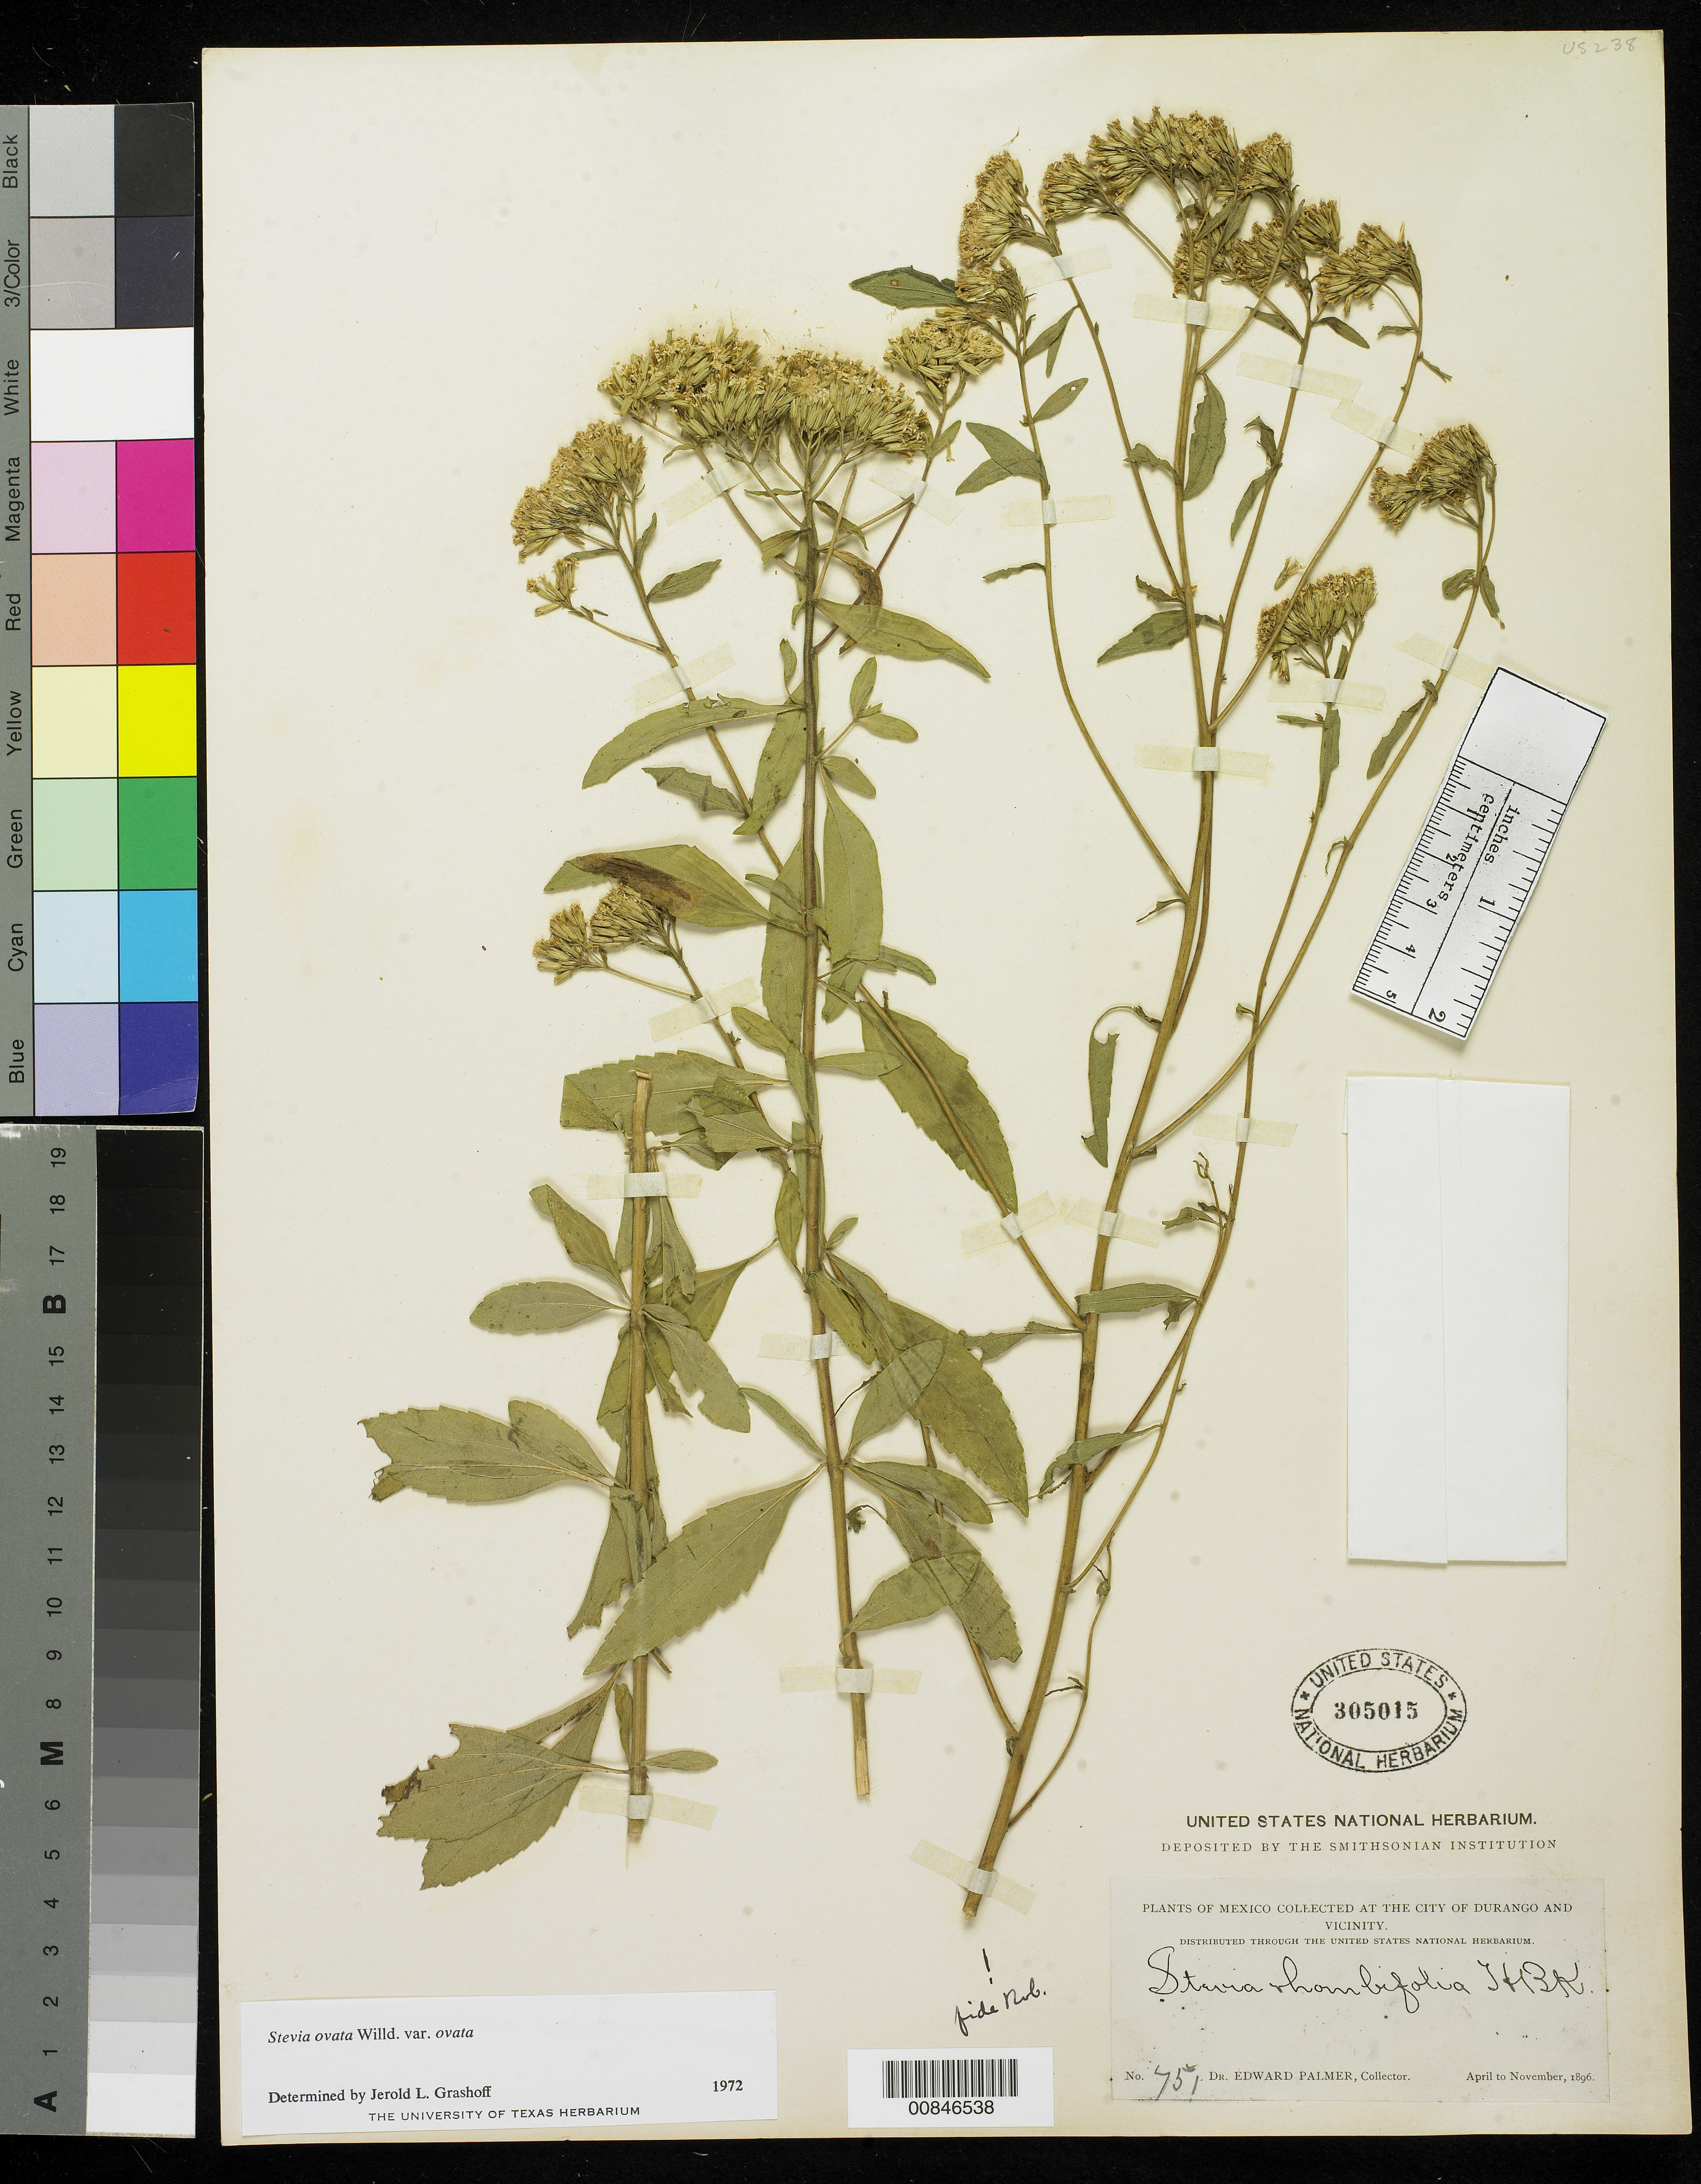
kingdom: Plantae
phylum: Tracheophyta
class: Magnoliopsida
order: Asterales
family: Asteraceae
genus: Stevia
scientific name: Stevia ovata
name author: Willd.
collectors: E. Palmer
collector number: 751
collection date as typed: Apr 1896 to -- Nov 1896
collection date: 1896-04/1896-11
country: Mexico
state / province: Durango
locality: City of Durango and vicinity.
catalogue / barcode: US 305015